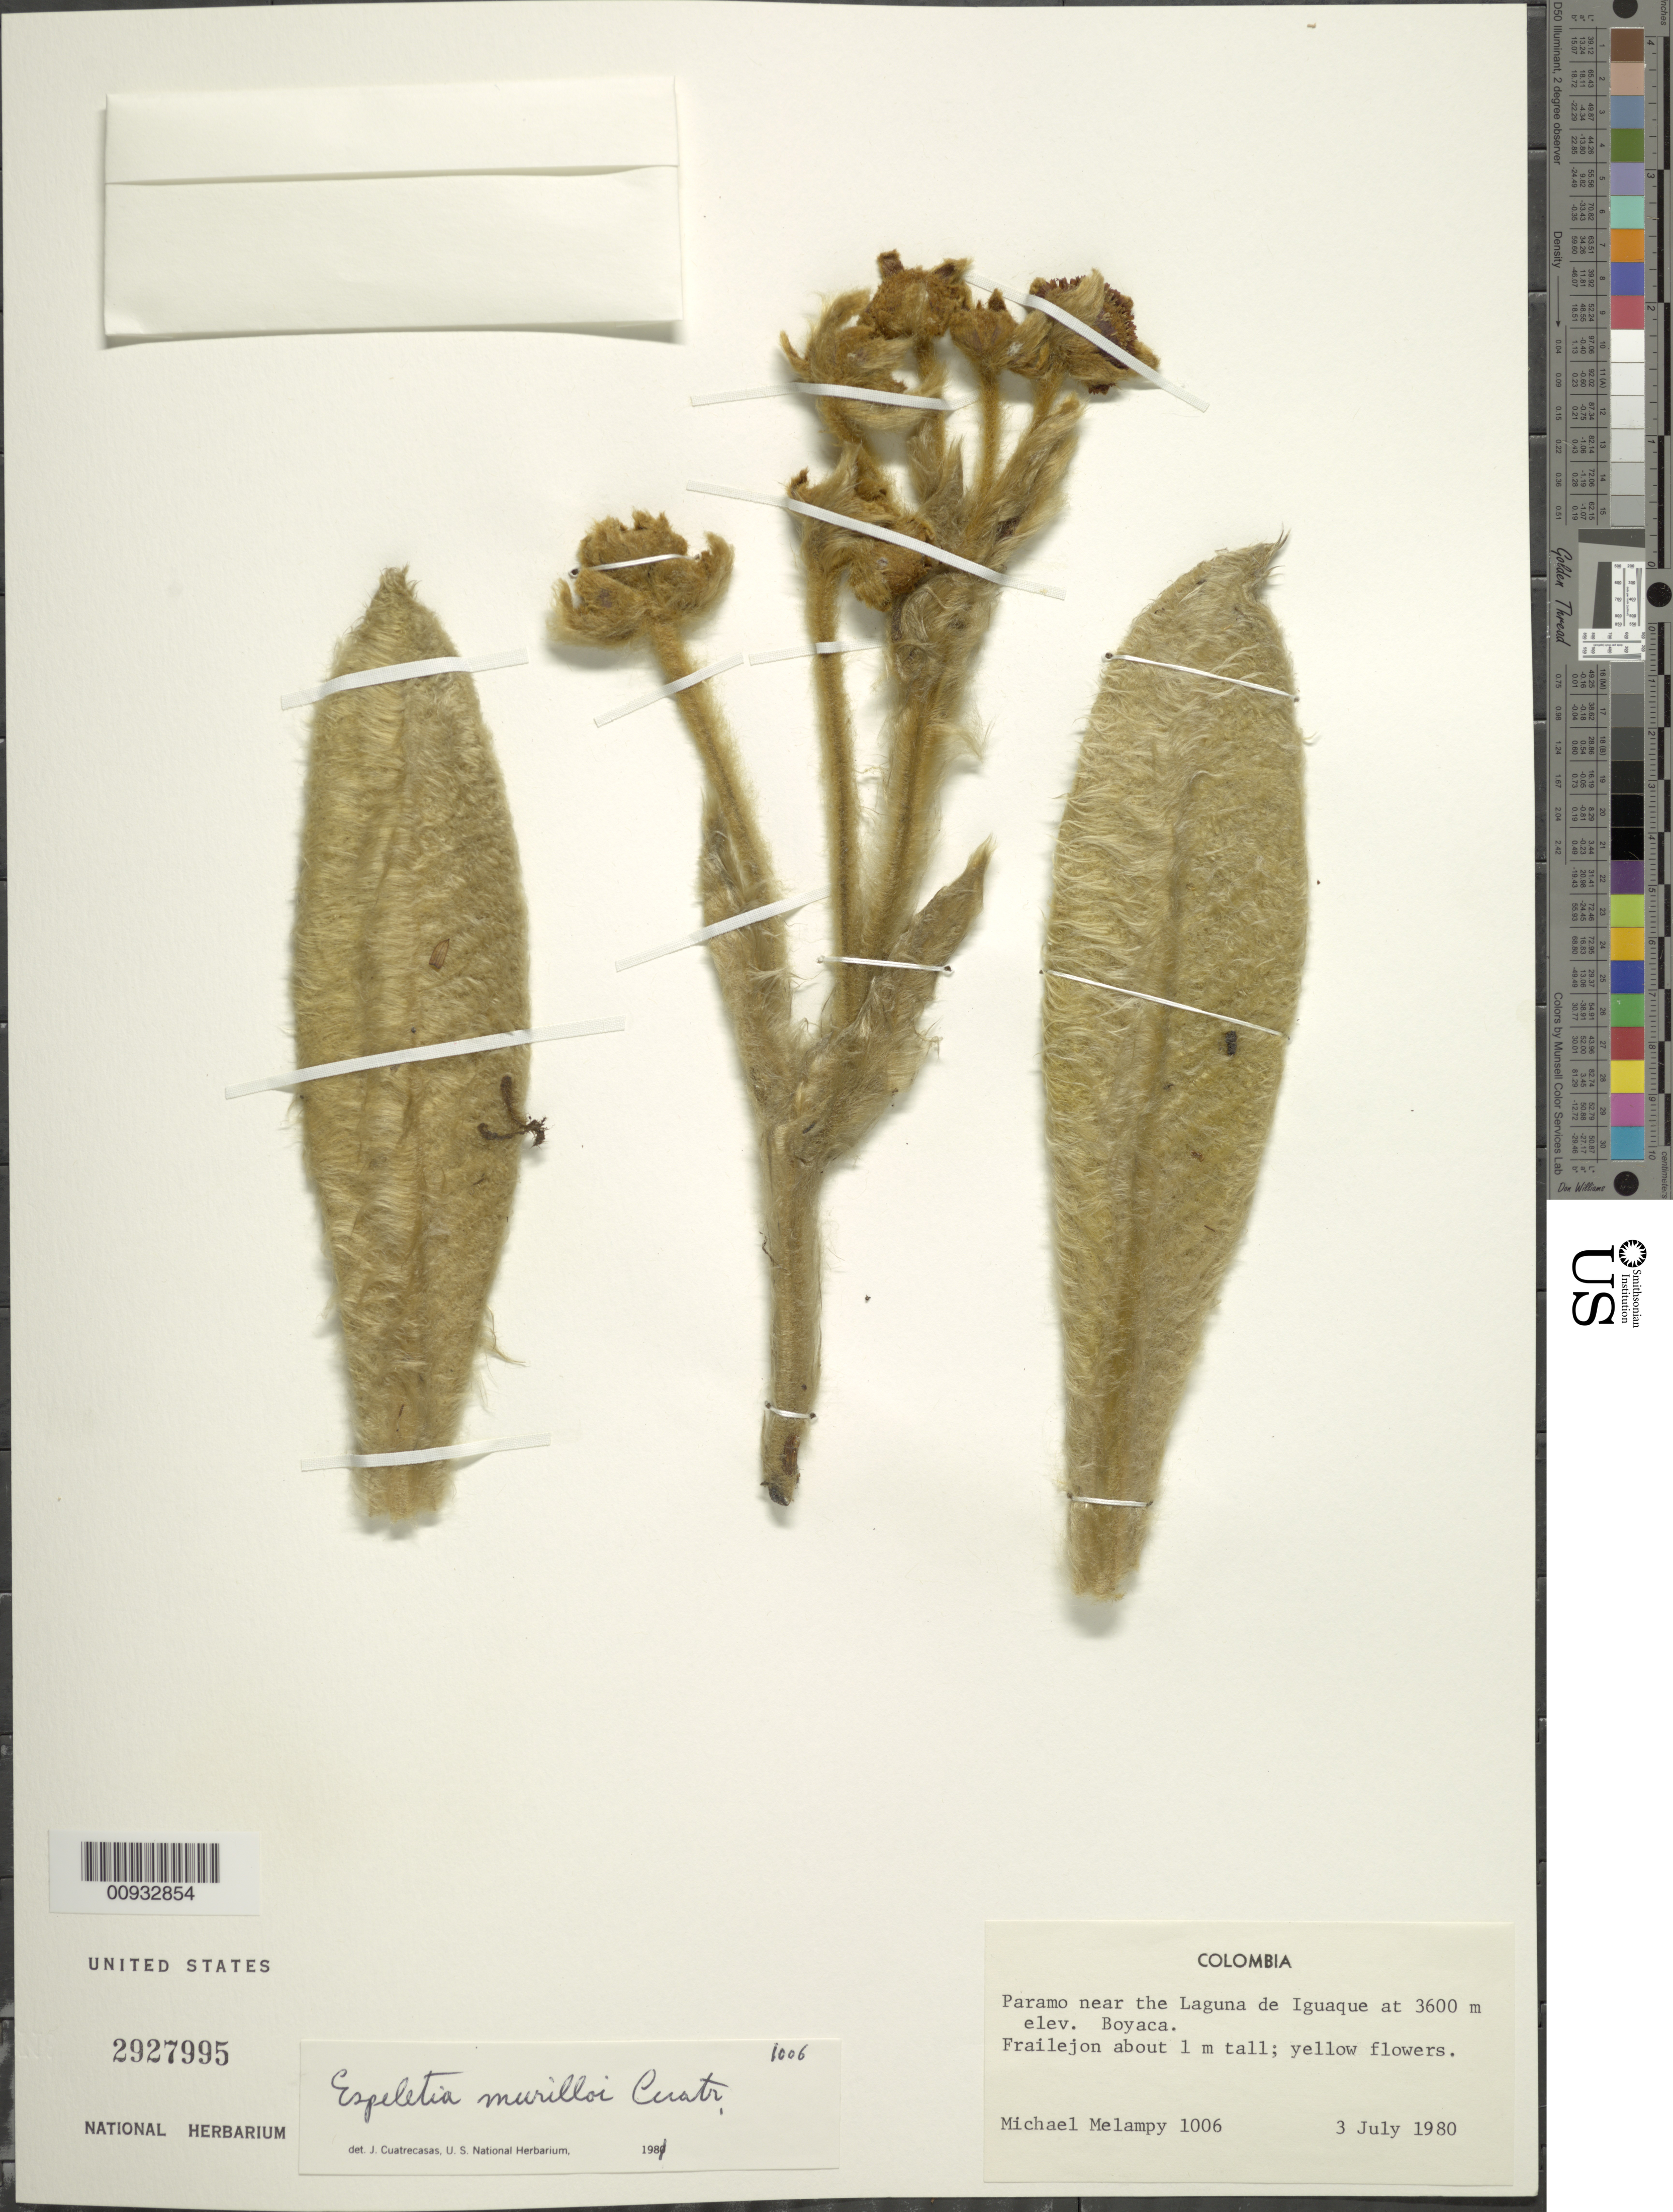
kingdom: Plantae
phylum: Tracheophyta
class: Magnoliopsida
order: Asterales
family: Asteraceae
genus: Espeletia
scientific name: Espeletia murilloi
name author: Cuatrec.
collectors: M. Melampy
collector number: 1006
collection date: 1980-07-03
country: Colombia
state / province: Boyacá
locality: Páramo de Iguaque. Páramo near the Laguna de Iguaque.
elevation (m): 3600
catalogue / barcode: US 2927995